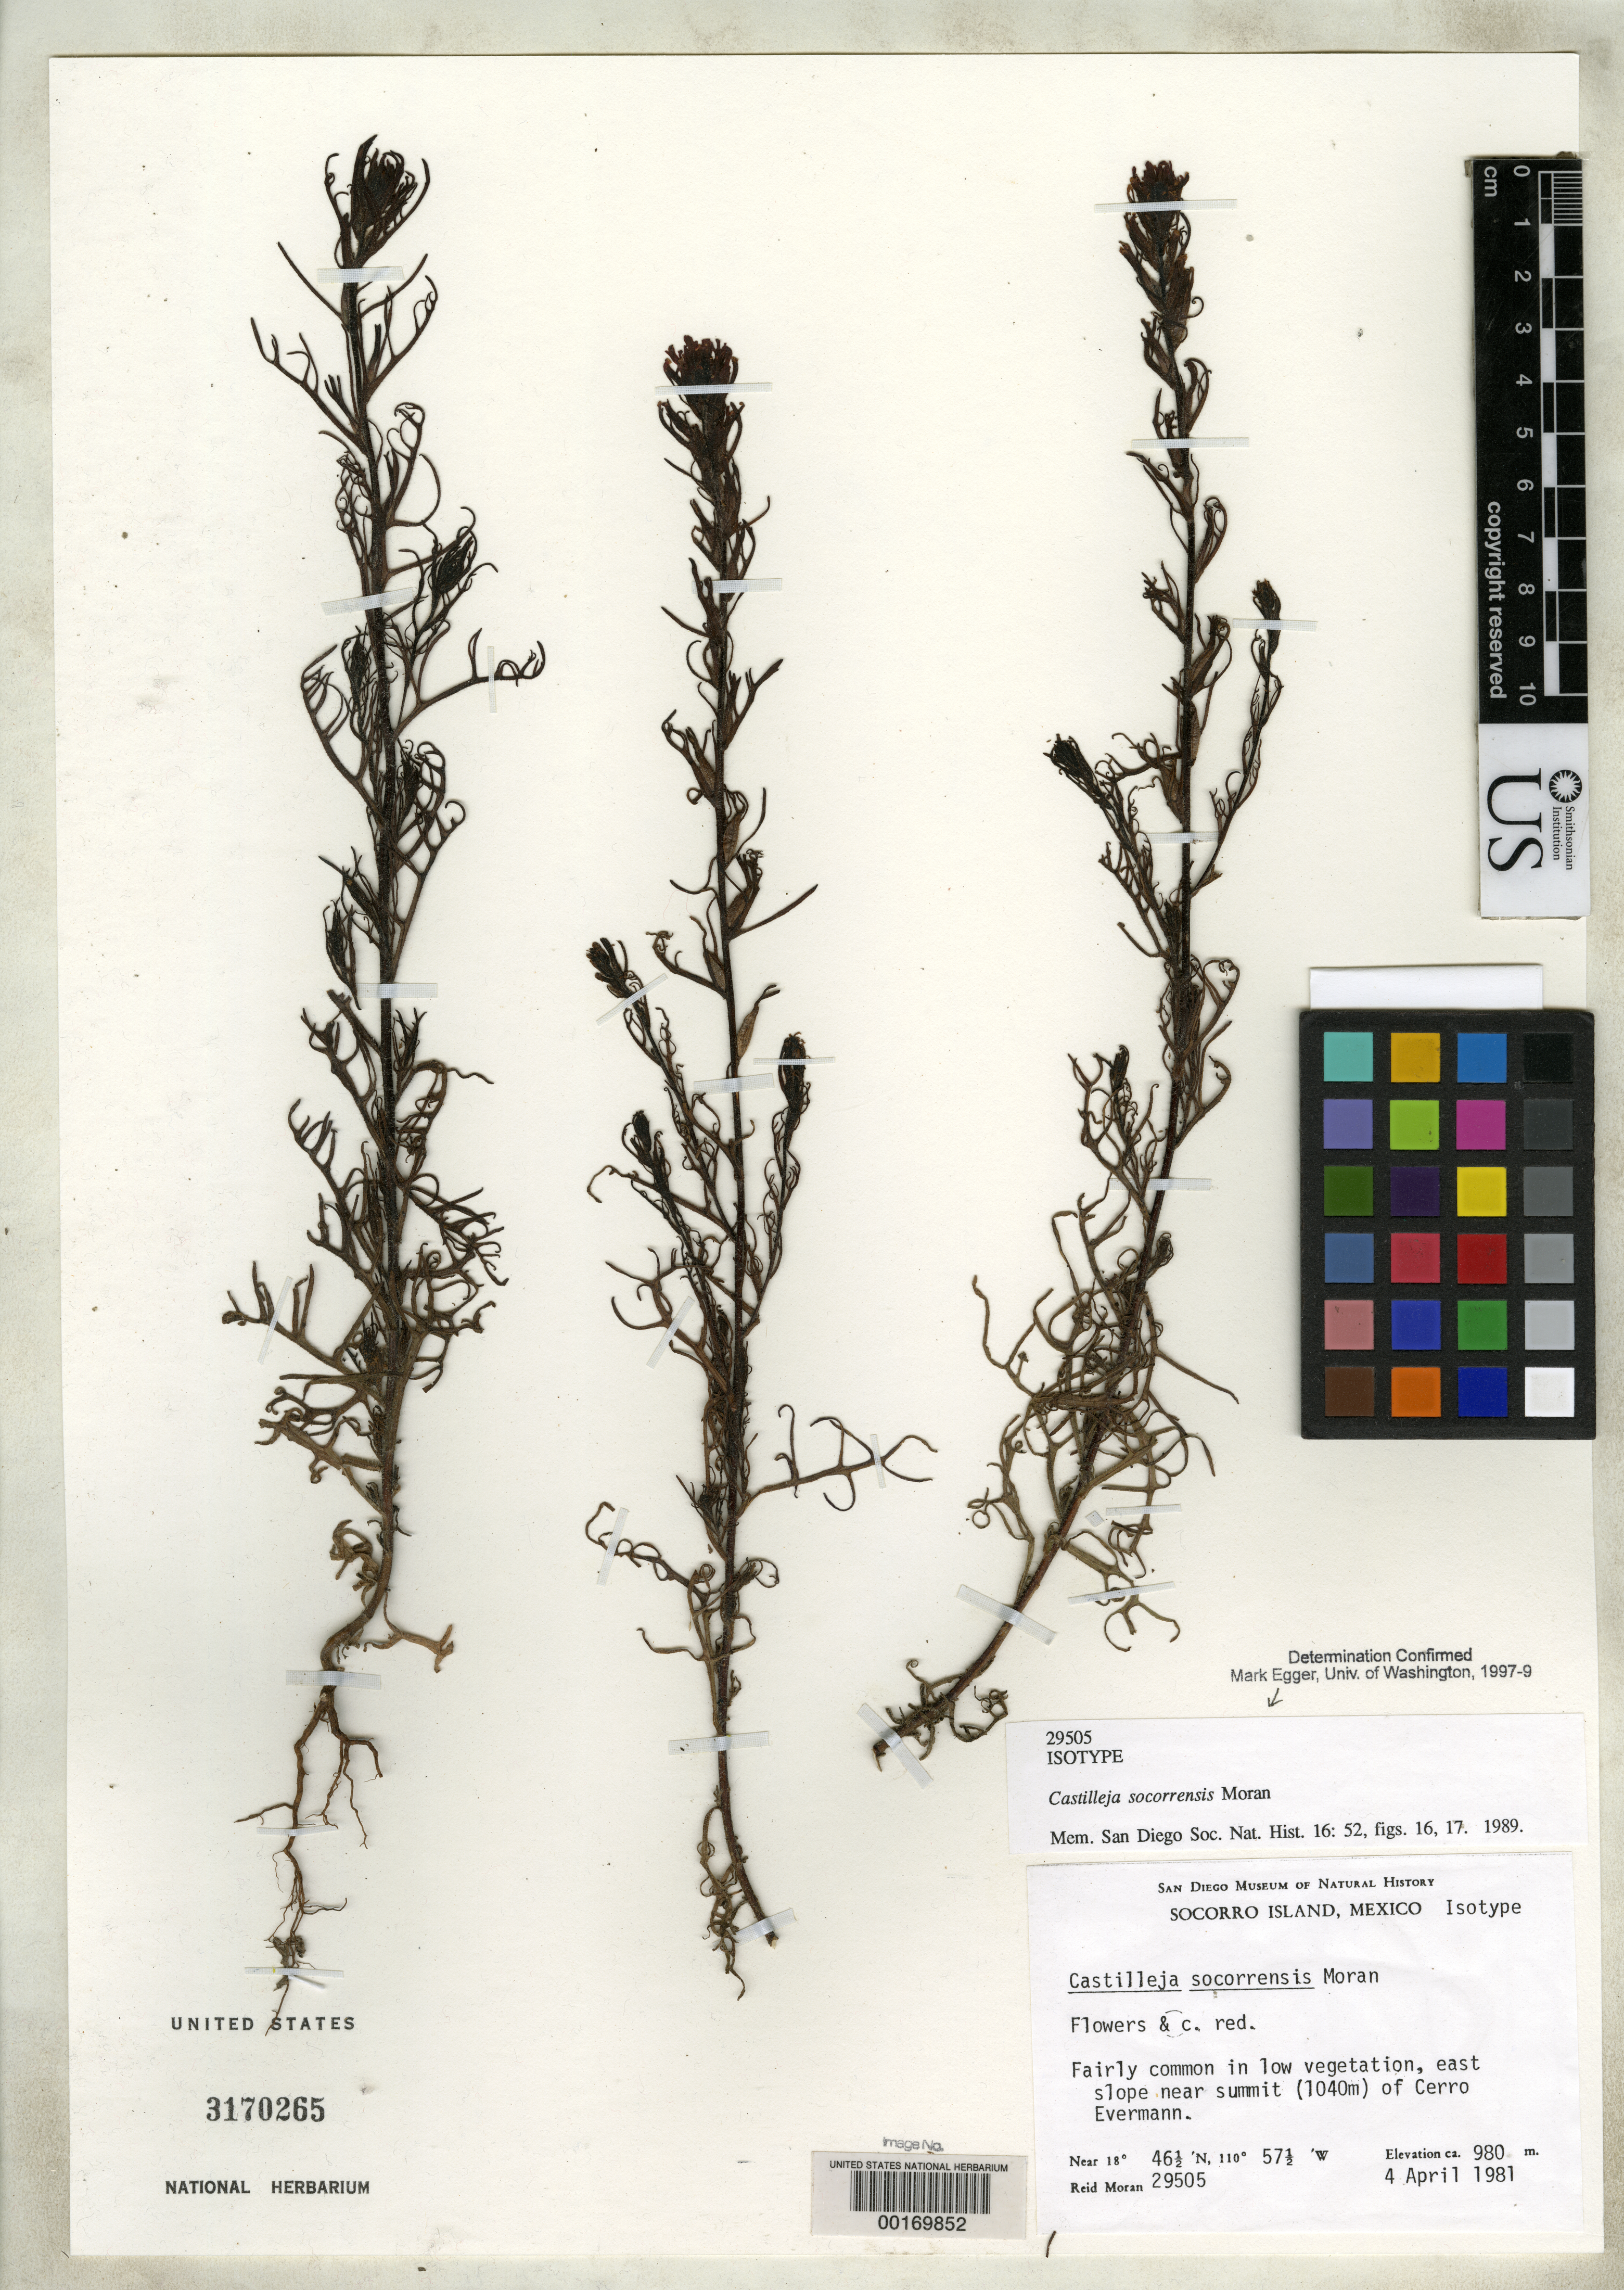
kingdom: Plantae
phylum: Tracheophyta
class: Magnoliopsida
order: Lamiales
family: Orobanchaceae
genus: Castilleja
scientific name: Castilleja socorrensis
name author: Moran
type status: Isotype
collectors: R. V. Moran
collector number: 29505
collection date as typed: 04 Apr 1981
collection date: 1981-04-04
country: Mexico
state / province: Colima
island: Socorro Island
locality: E slope near summit of Mount Evermann.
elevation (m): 980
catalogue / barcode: US 3170265